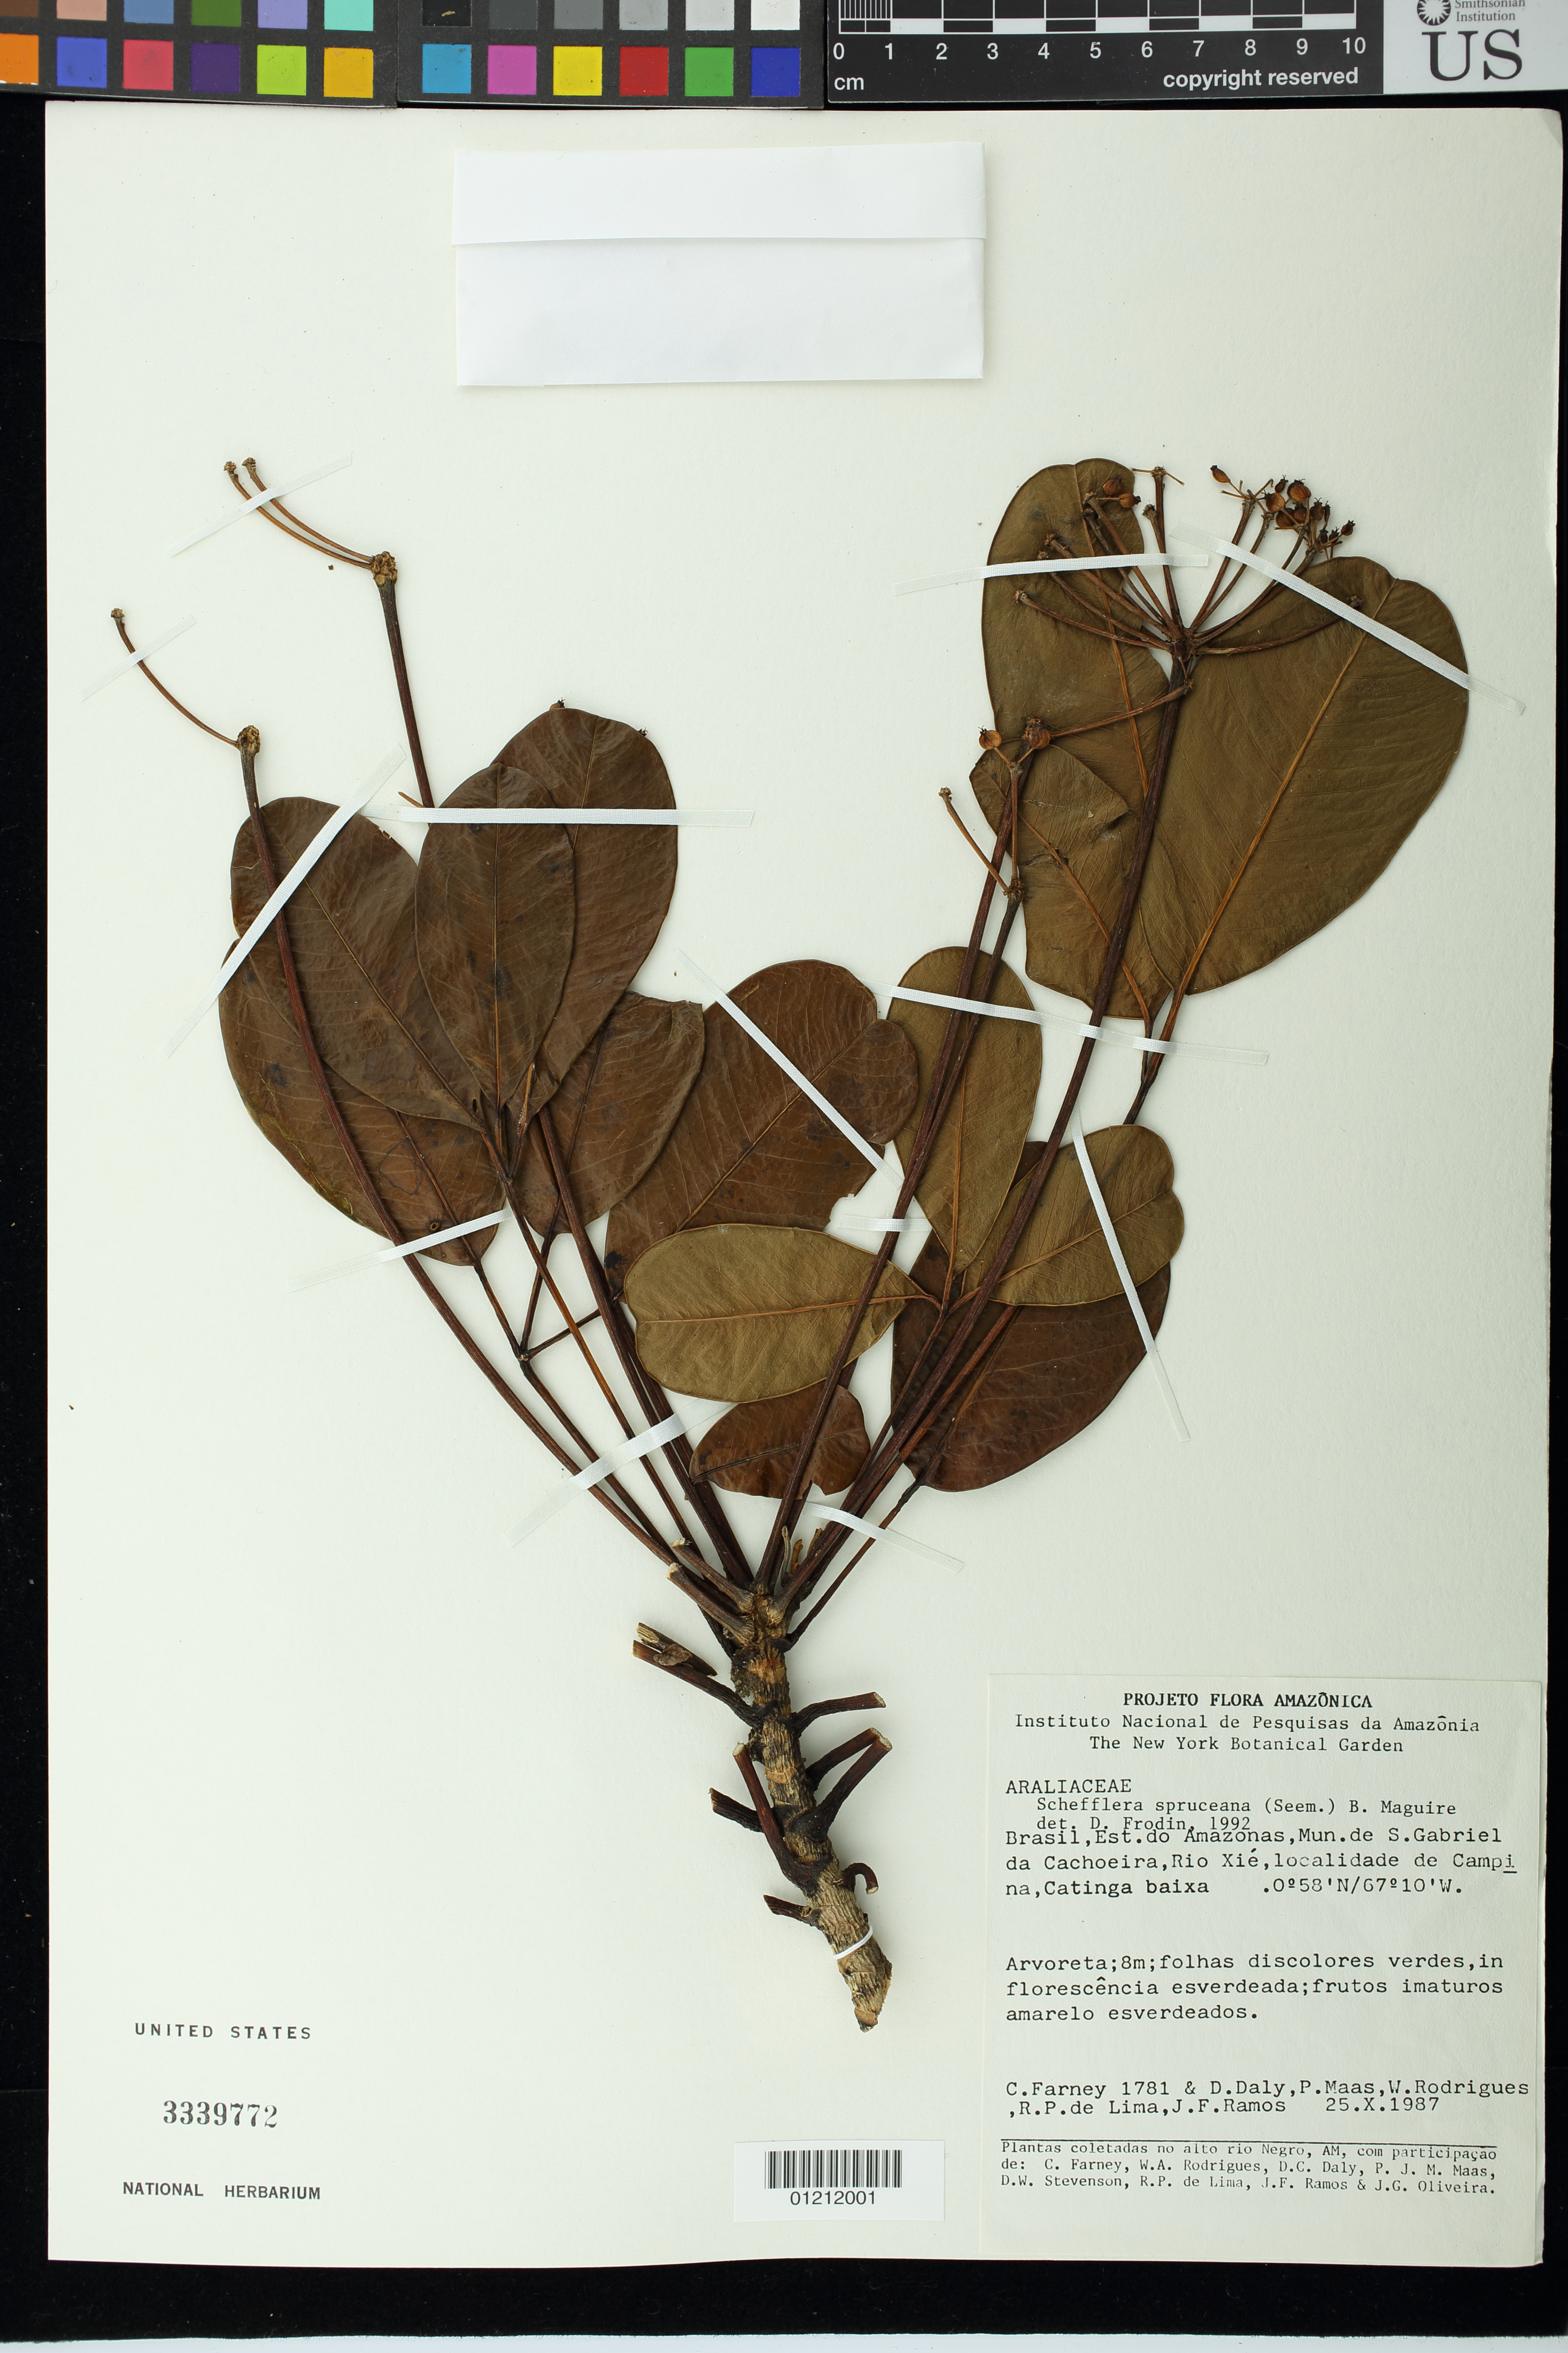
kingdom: Plantae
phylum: Tracheophyta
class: Magnoliopsida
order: Apiales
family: Araliaceae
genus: Schefflera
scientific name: Schefflera spruceana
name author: (Seem.) Maguire et al.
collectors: C. Farney, D. C. Daly, P. Maas & W. A. Rodrigues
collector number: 1781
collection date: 1987-10-25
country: Brazil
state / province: Amazonas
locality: Mun. de S. Gabriel da Cachoeira, Rio Xié, localidade de Campina, Catinga baixa.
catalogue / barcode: US 3339772